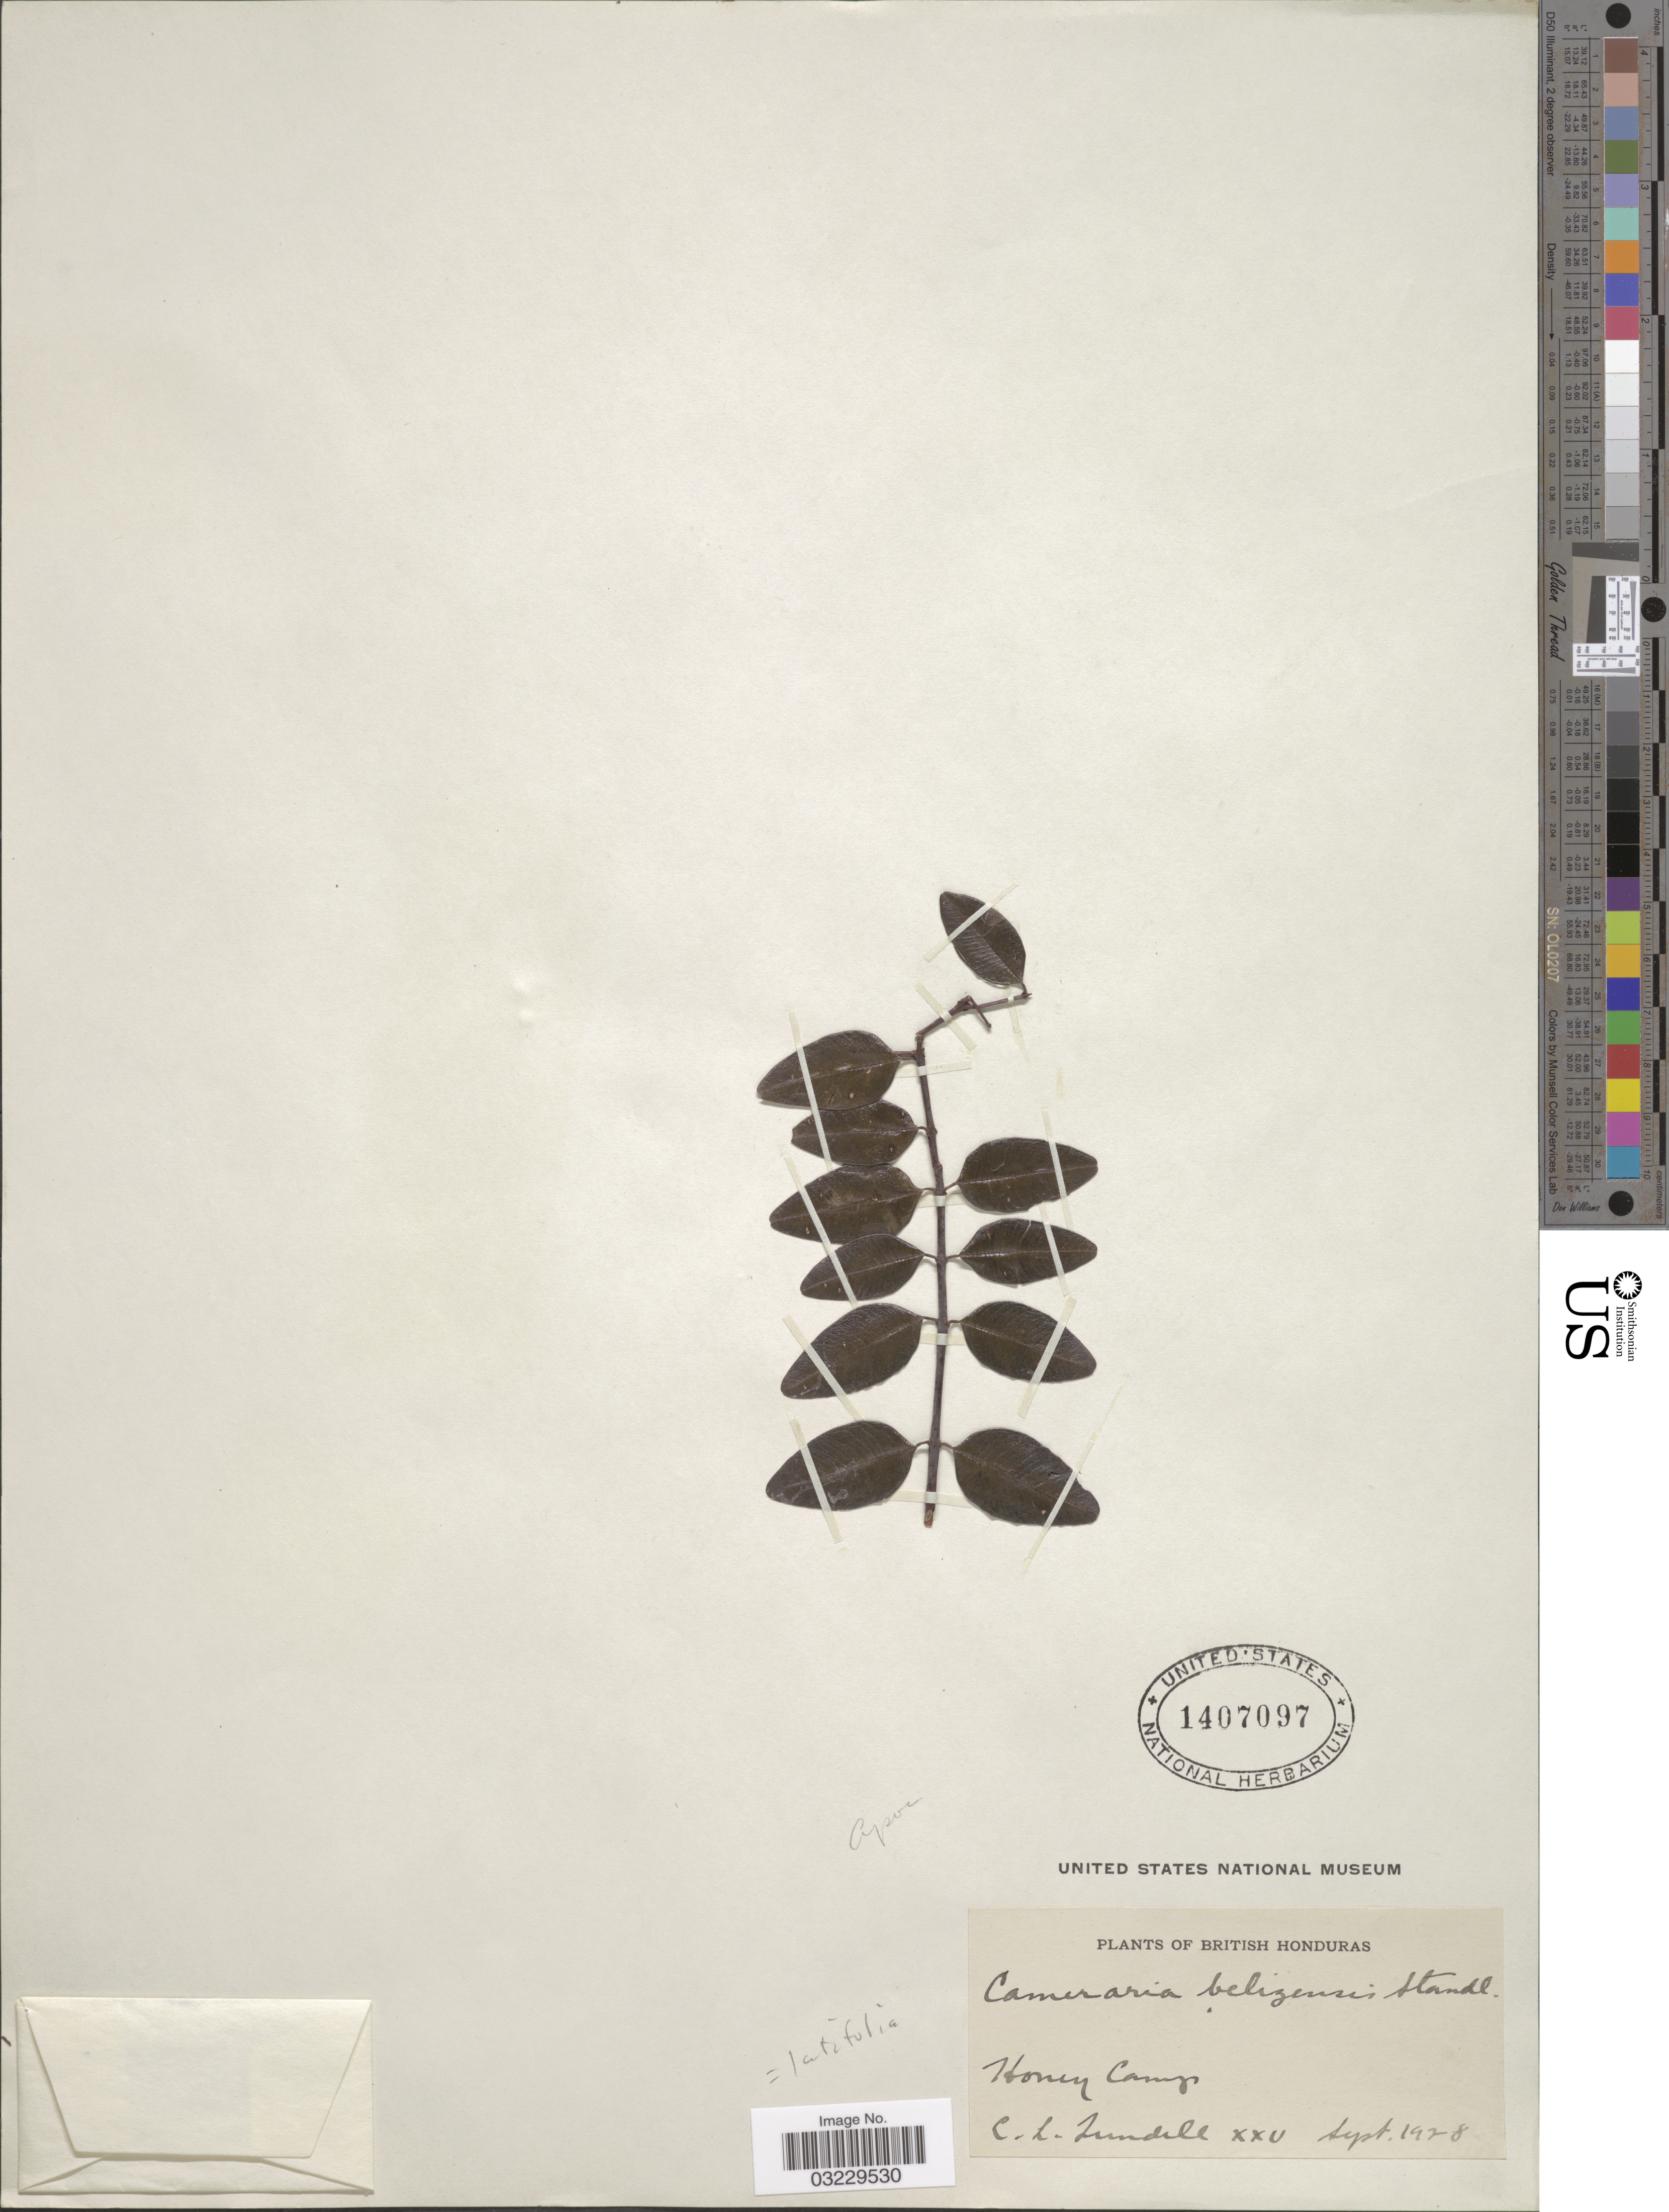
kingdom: Plantae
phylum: Tracheophyta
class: Magnoliopsida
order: Gentianales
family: Apocynaceae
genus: Cameraria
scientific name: Cameraria belizensis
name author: Standl.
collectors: C. L. Lundell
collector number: xxv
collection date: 1928-09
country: Belize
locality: British Honduras, Honey Camp.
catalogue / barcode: US 1407097